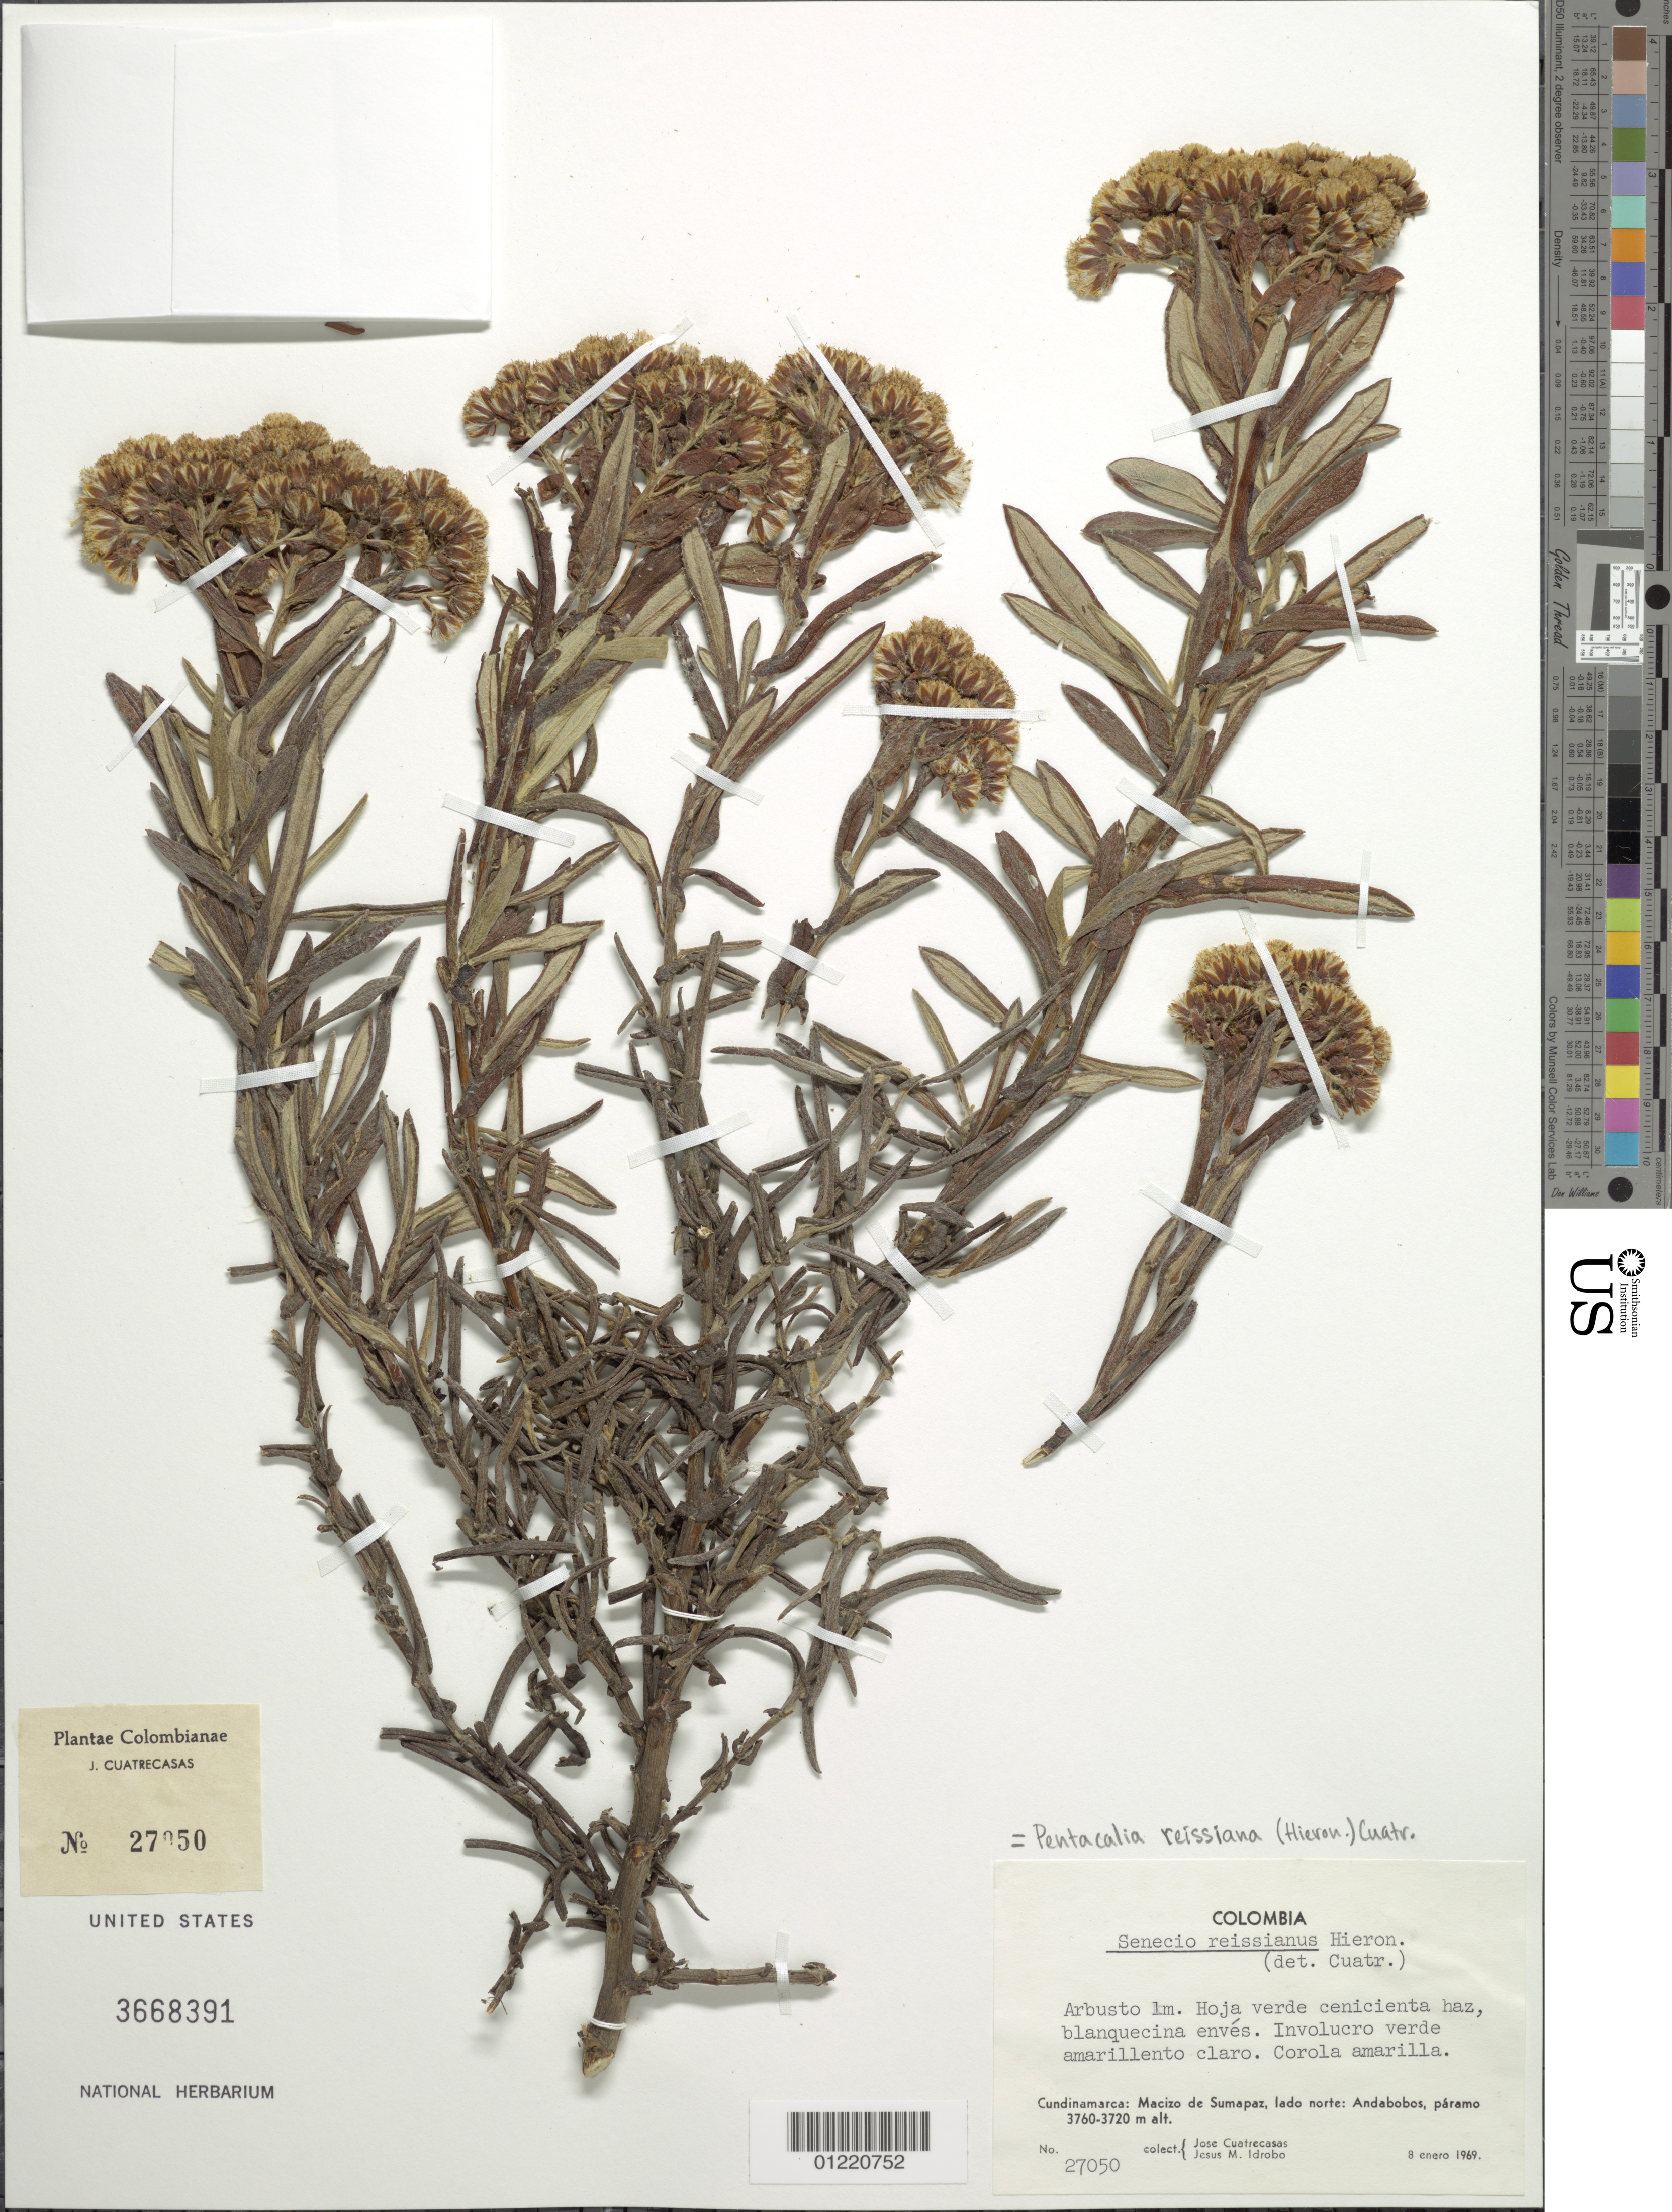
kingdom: Plantae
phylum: Tracheophyta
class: Magnoliopsida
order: Asterales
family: Asteraceae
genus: Pentacalia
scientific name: Pentacalia reissiana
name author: (Hieron.) Cuatrec.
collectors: J. Cuatrecasas & J. M. Idrobo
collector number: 27050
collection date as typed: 8-Jan-69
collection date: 1969-01-08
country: Colombia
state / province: Cundinamarca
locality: Macizo de Sumapaz, lado norte. Andabobos.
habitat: Paramo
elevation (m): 3720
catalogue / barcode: US 3668391